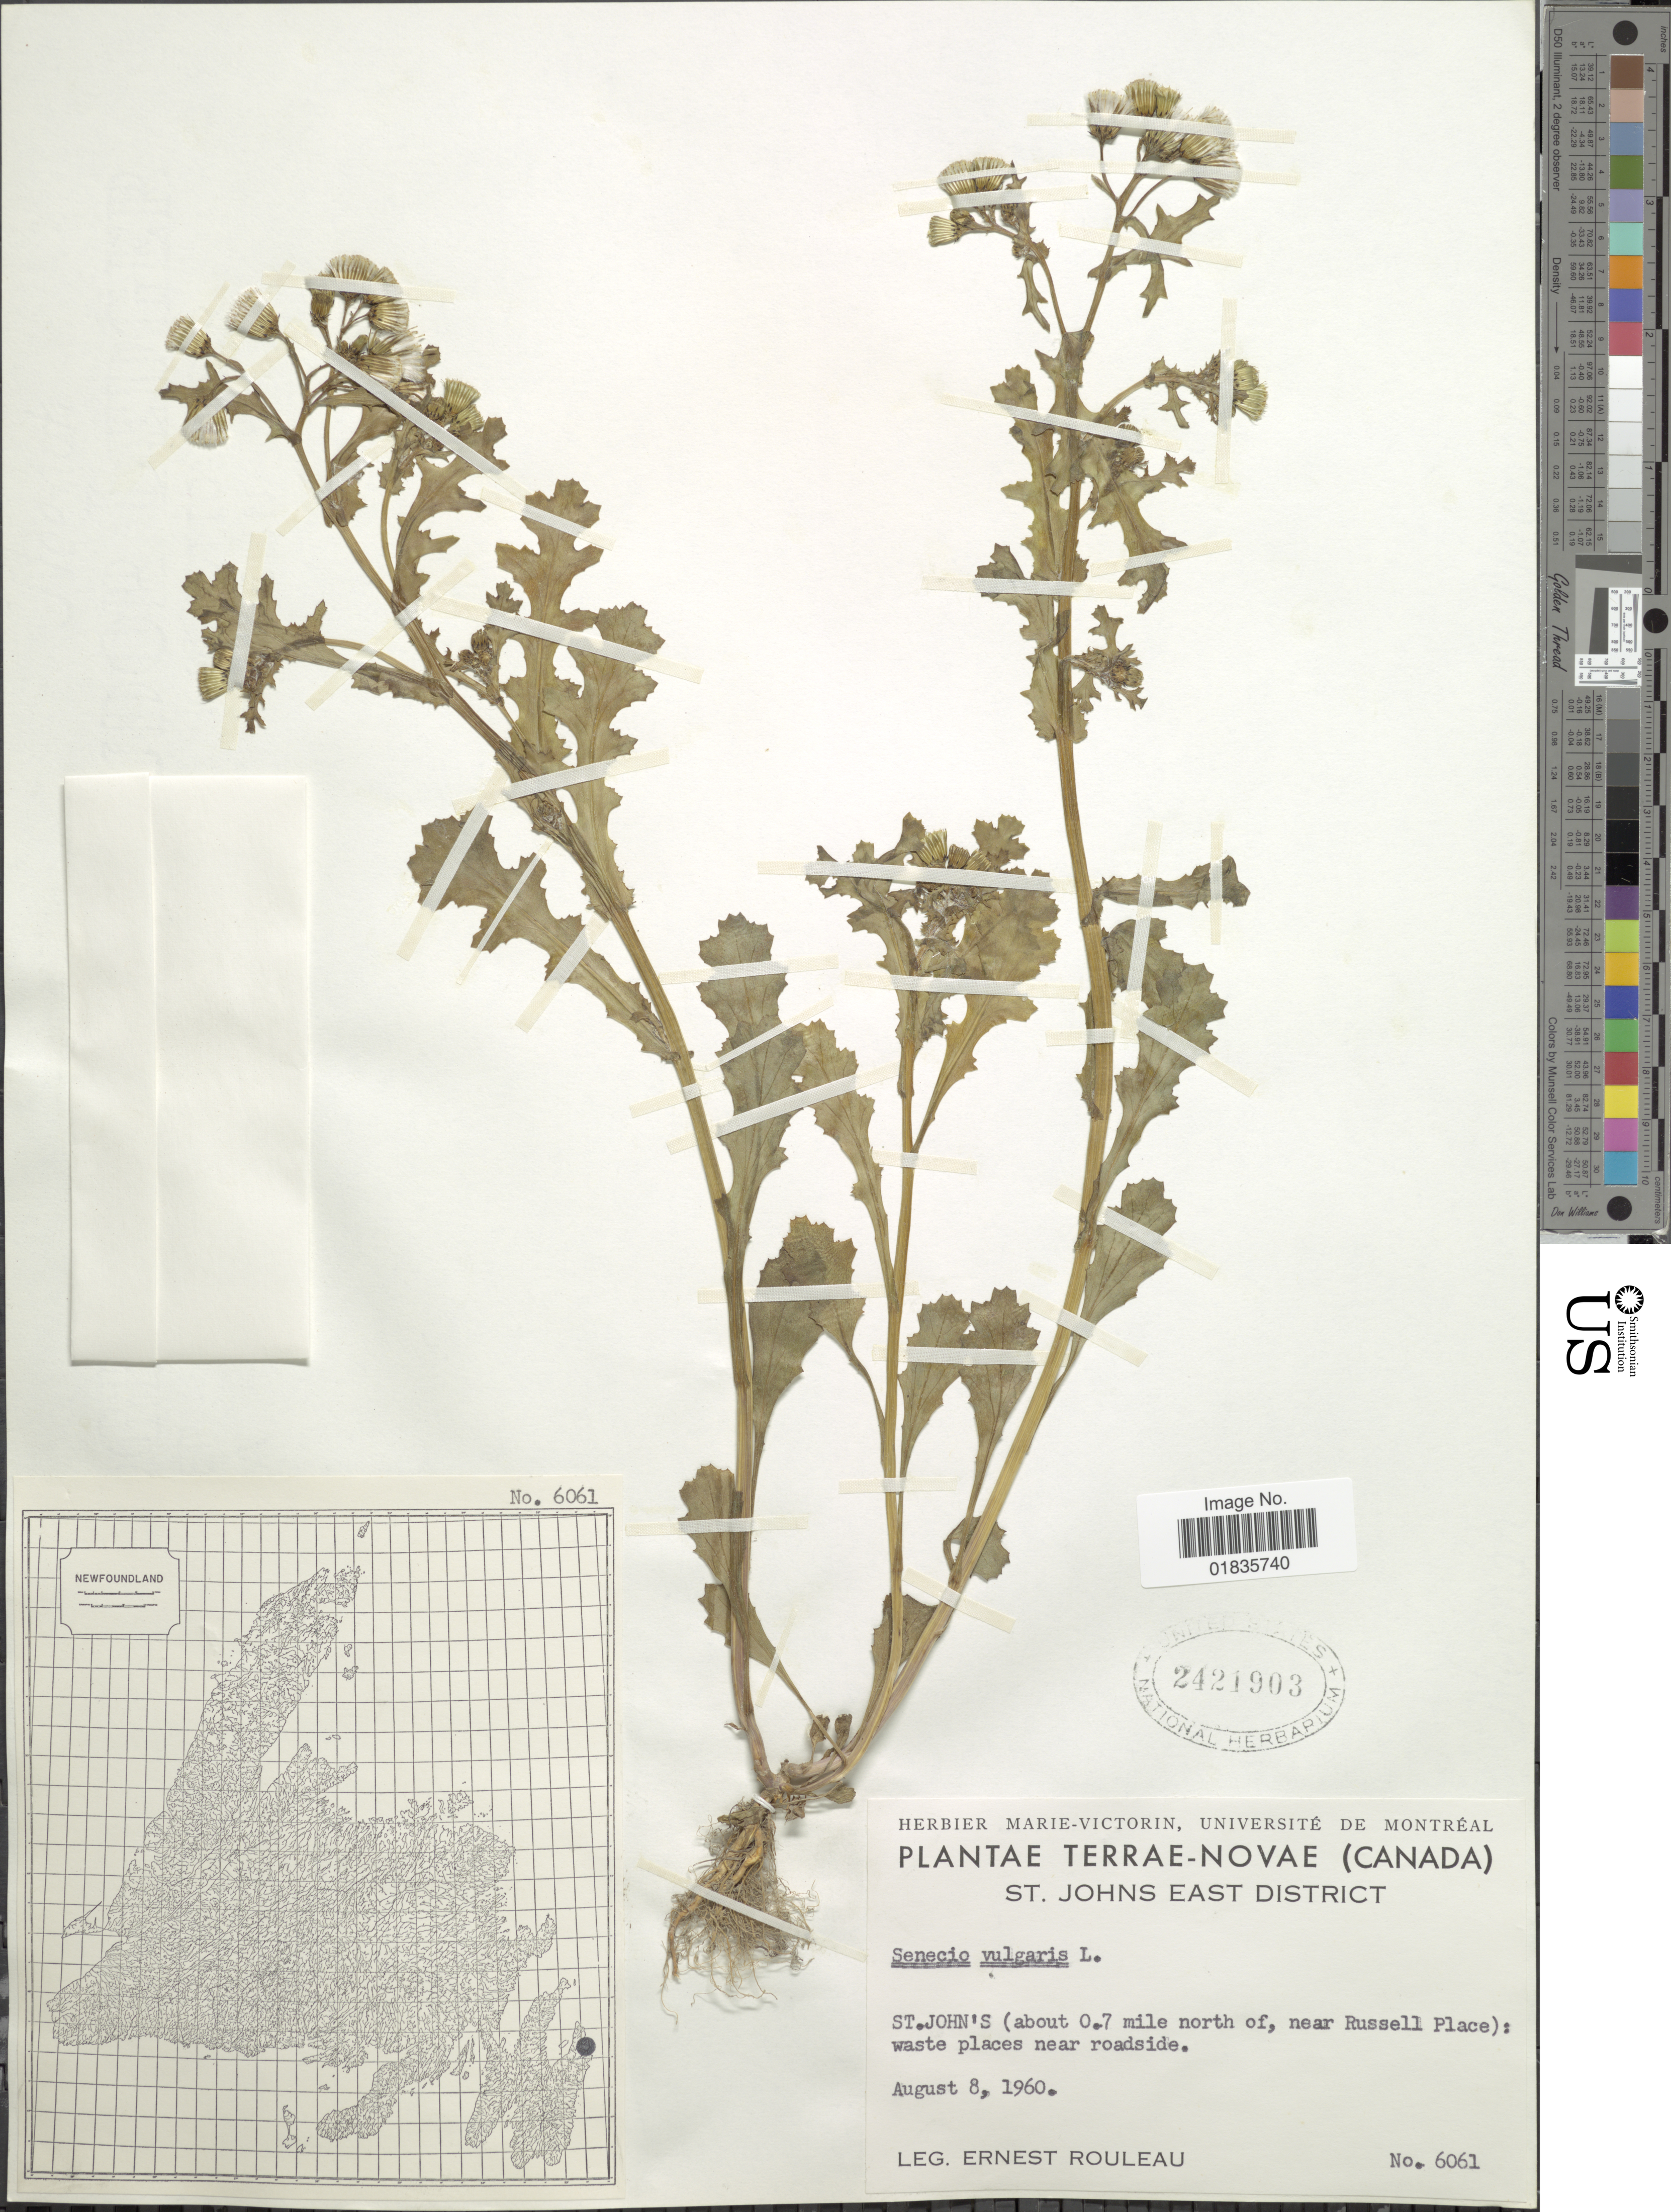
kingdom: Plantae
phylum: Tracheophyta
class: Magnoliopsida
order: Asterales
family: Asteraceae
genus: Senecio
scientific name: Senecio vulgaris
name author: L.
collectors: J. Rouleau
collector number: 6061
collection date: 1960-08-08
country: Canada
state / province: Newfoundland and Labrador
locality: Terrae-Novae, St. Johns East District, St. John's (about 0.7 mile north of, near Russell Place): waste places near roadside.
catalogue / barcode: US 2421903